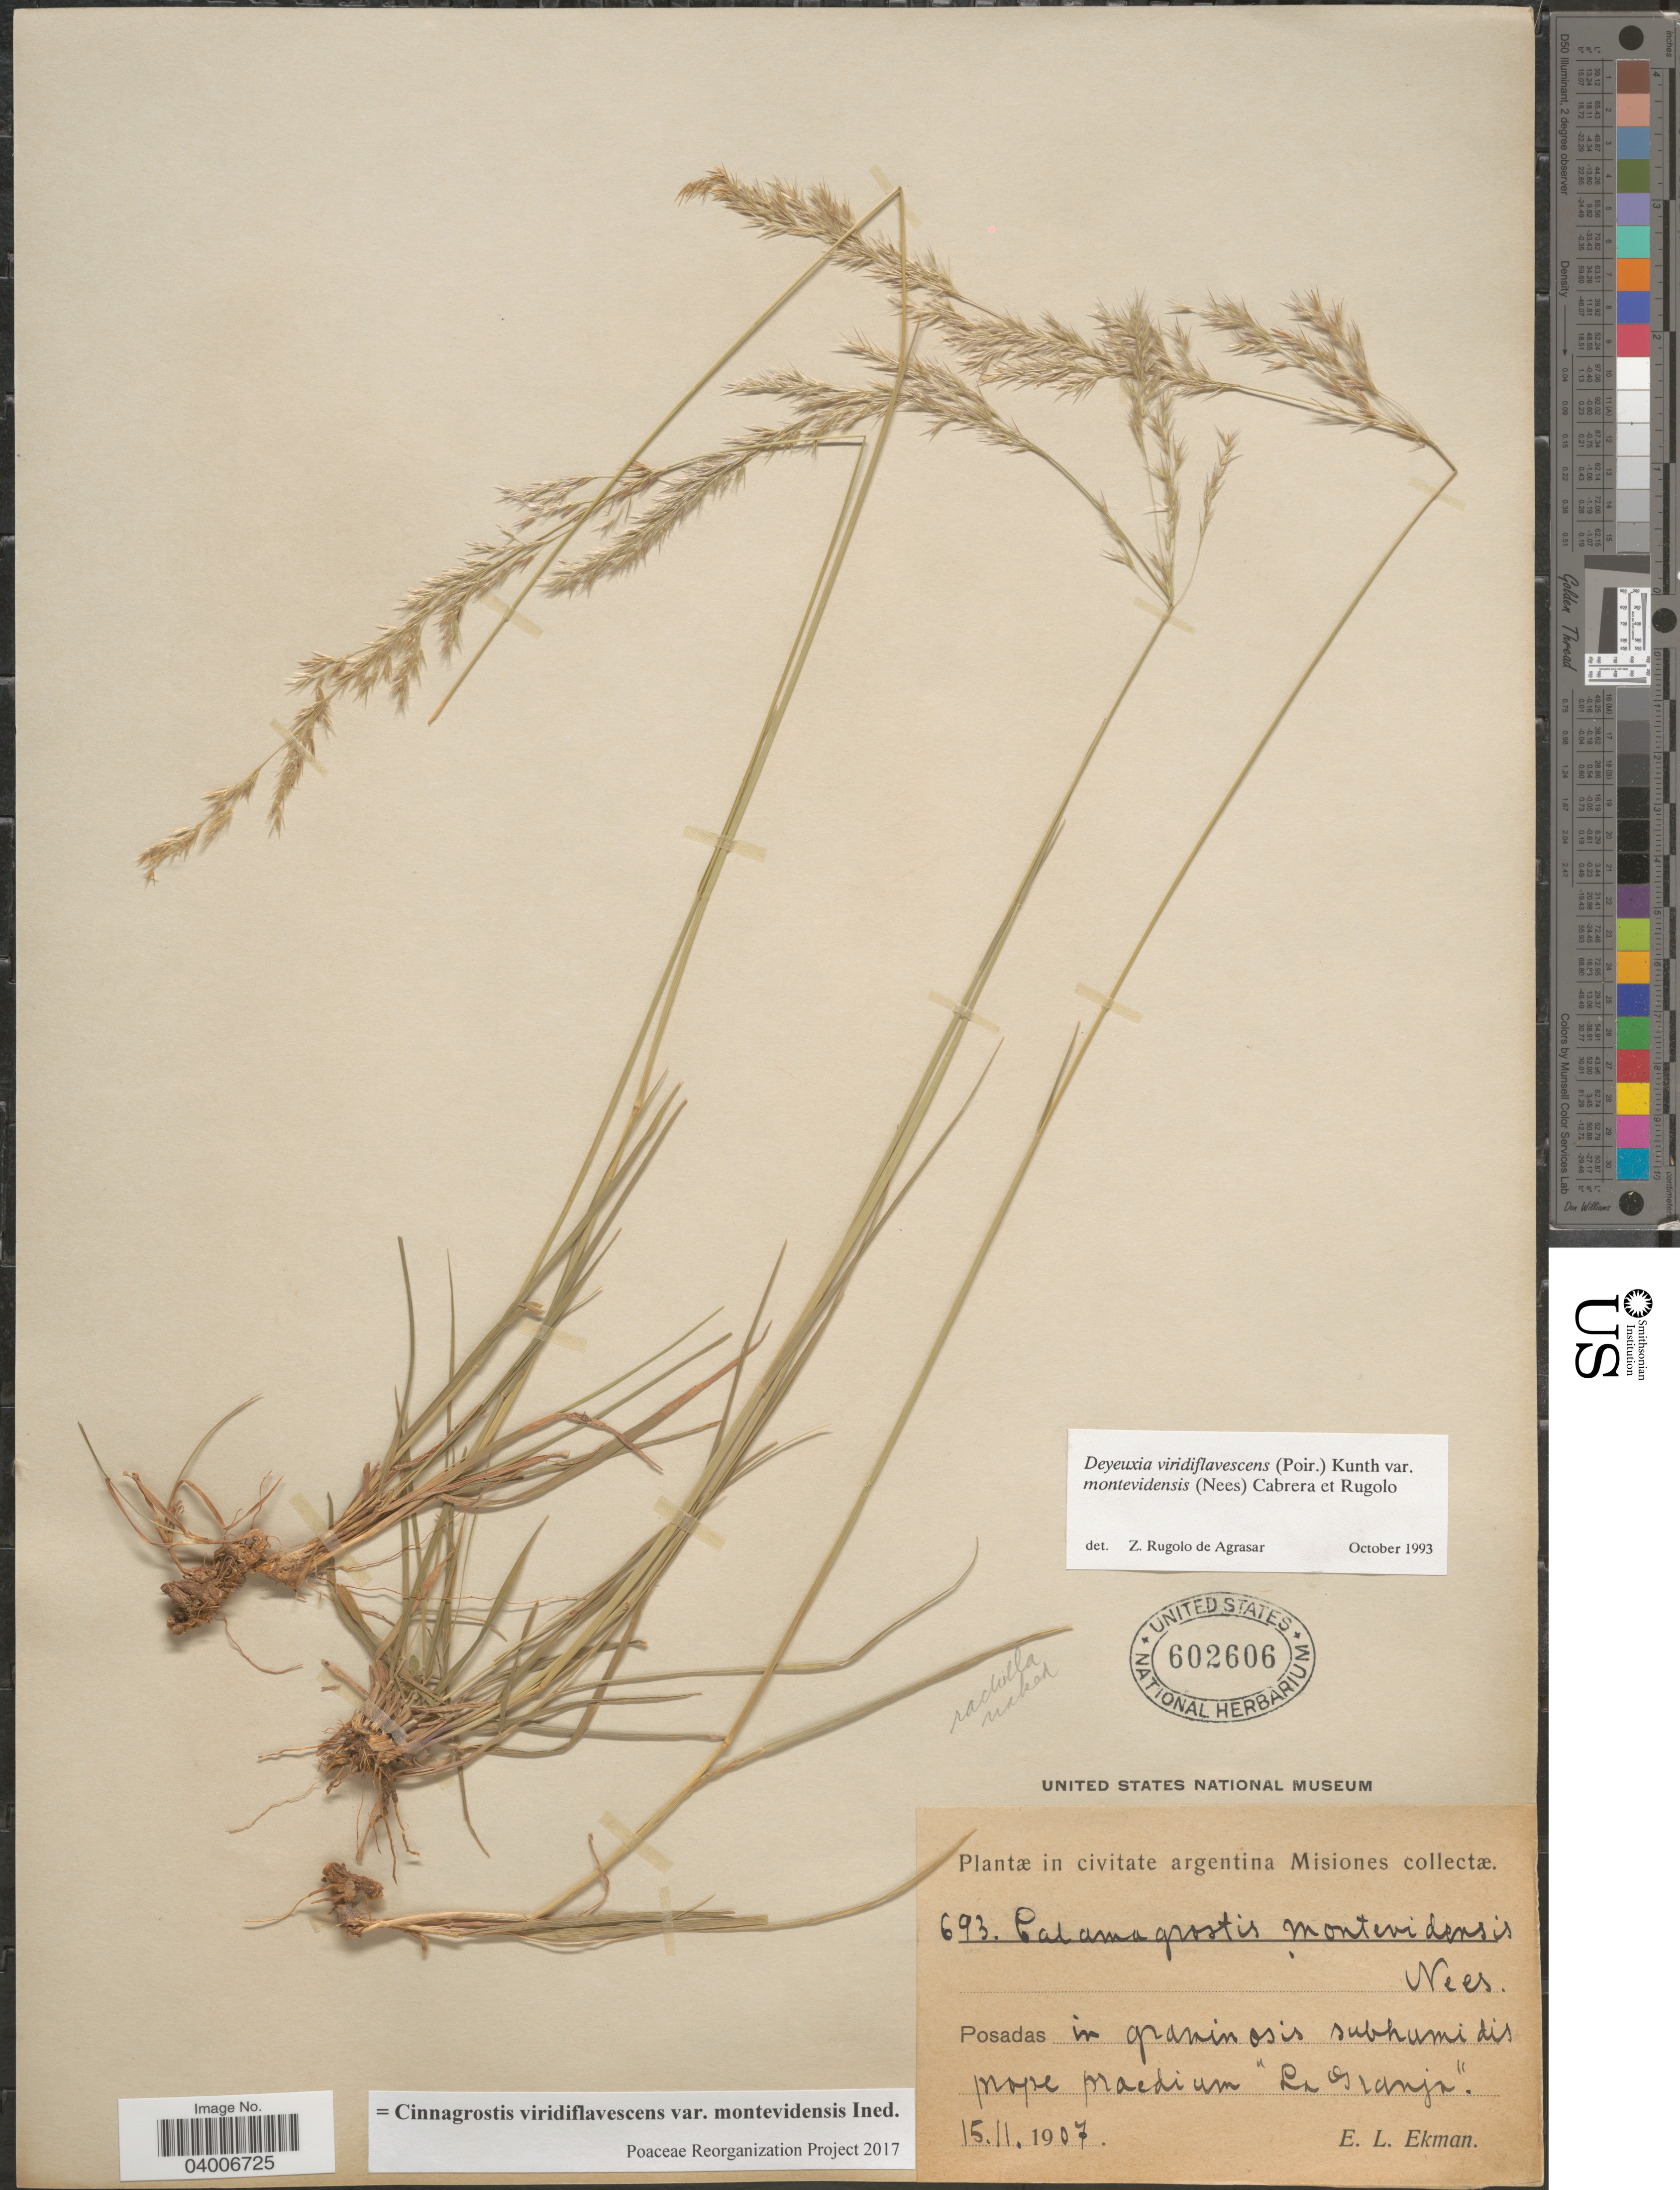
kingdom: Plantae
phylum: Tracheophyta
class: Liliopsida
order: Poales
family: Poaceae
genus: Cinnagrostis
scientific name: Cinnagrostis viridiflavescens var. montevidensis ined.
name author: (Nees) P.M. Peterson et al.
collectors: E. L. Ekman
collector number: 693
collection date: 1907-11-15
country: Argentina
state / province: Misiones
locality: Posadas in graminosis subhumidis prope praedium "La Granja".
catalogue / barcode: US 602606